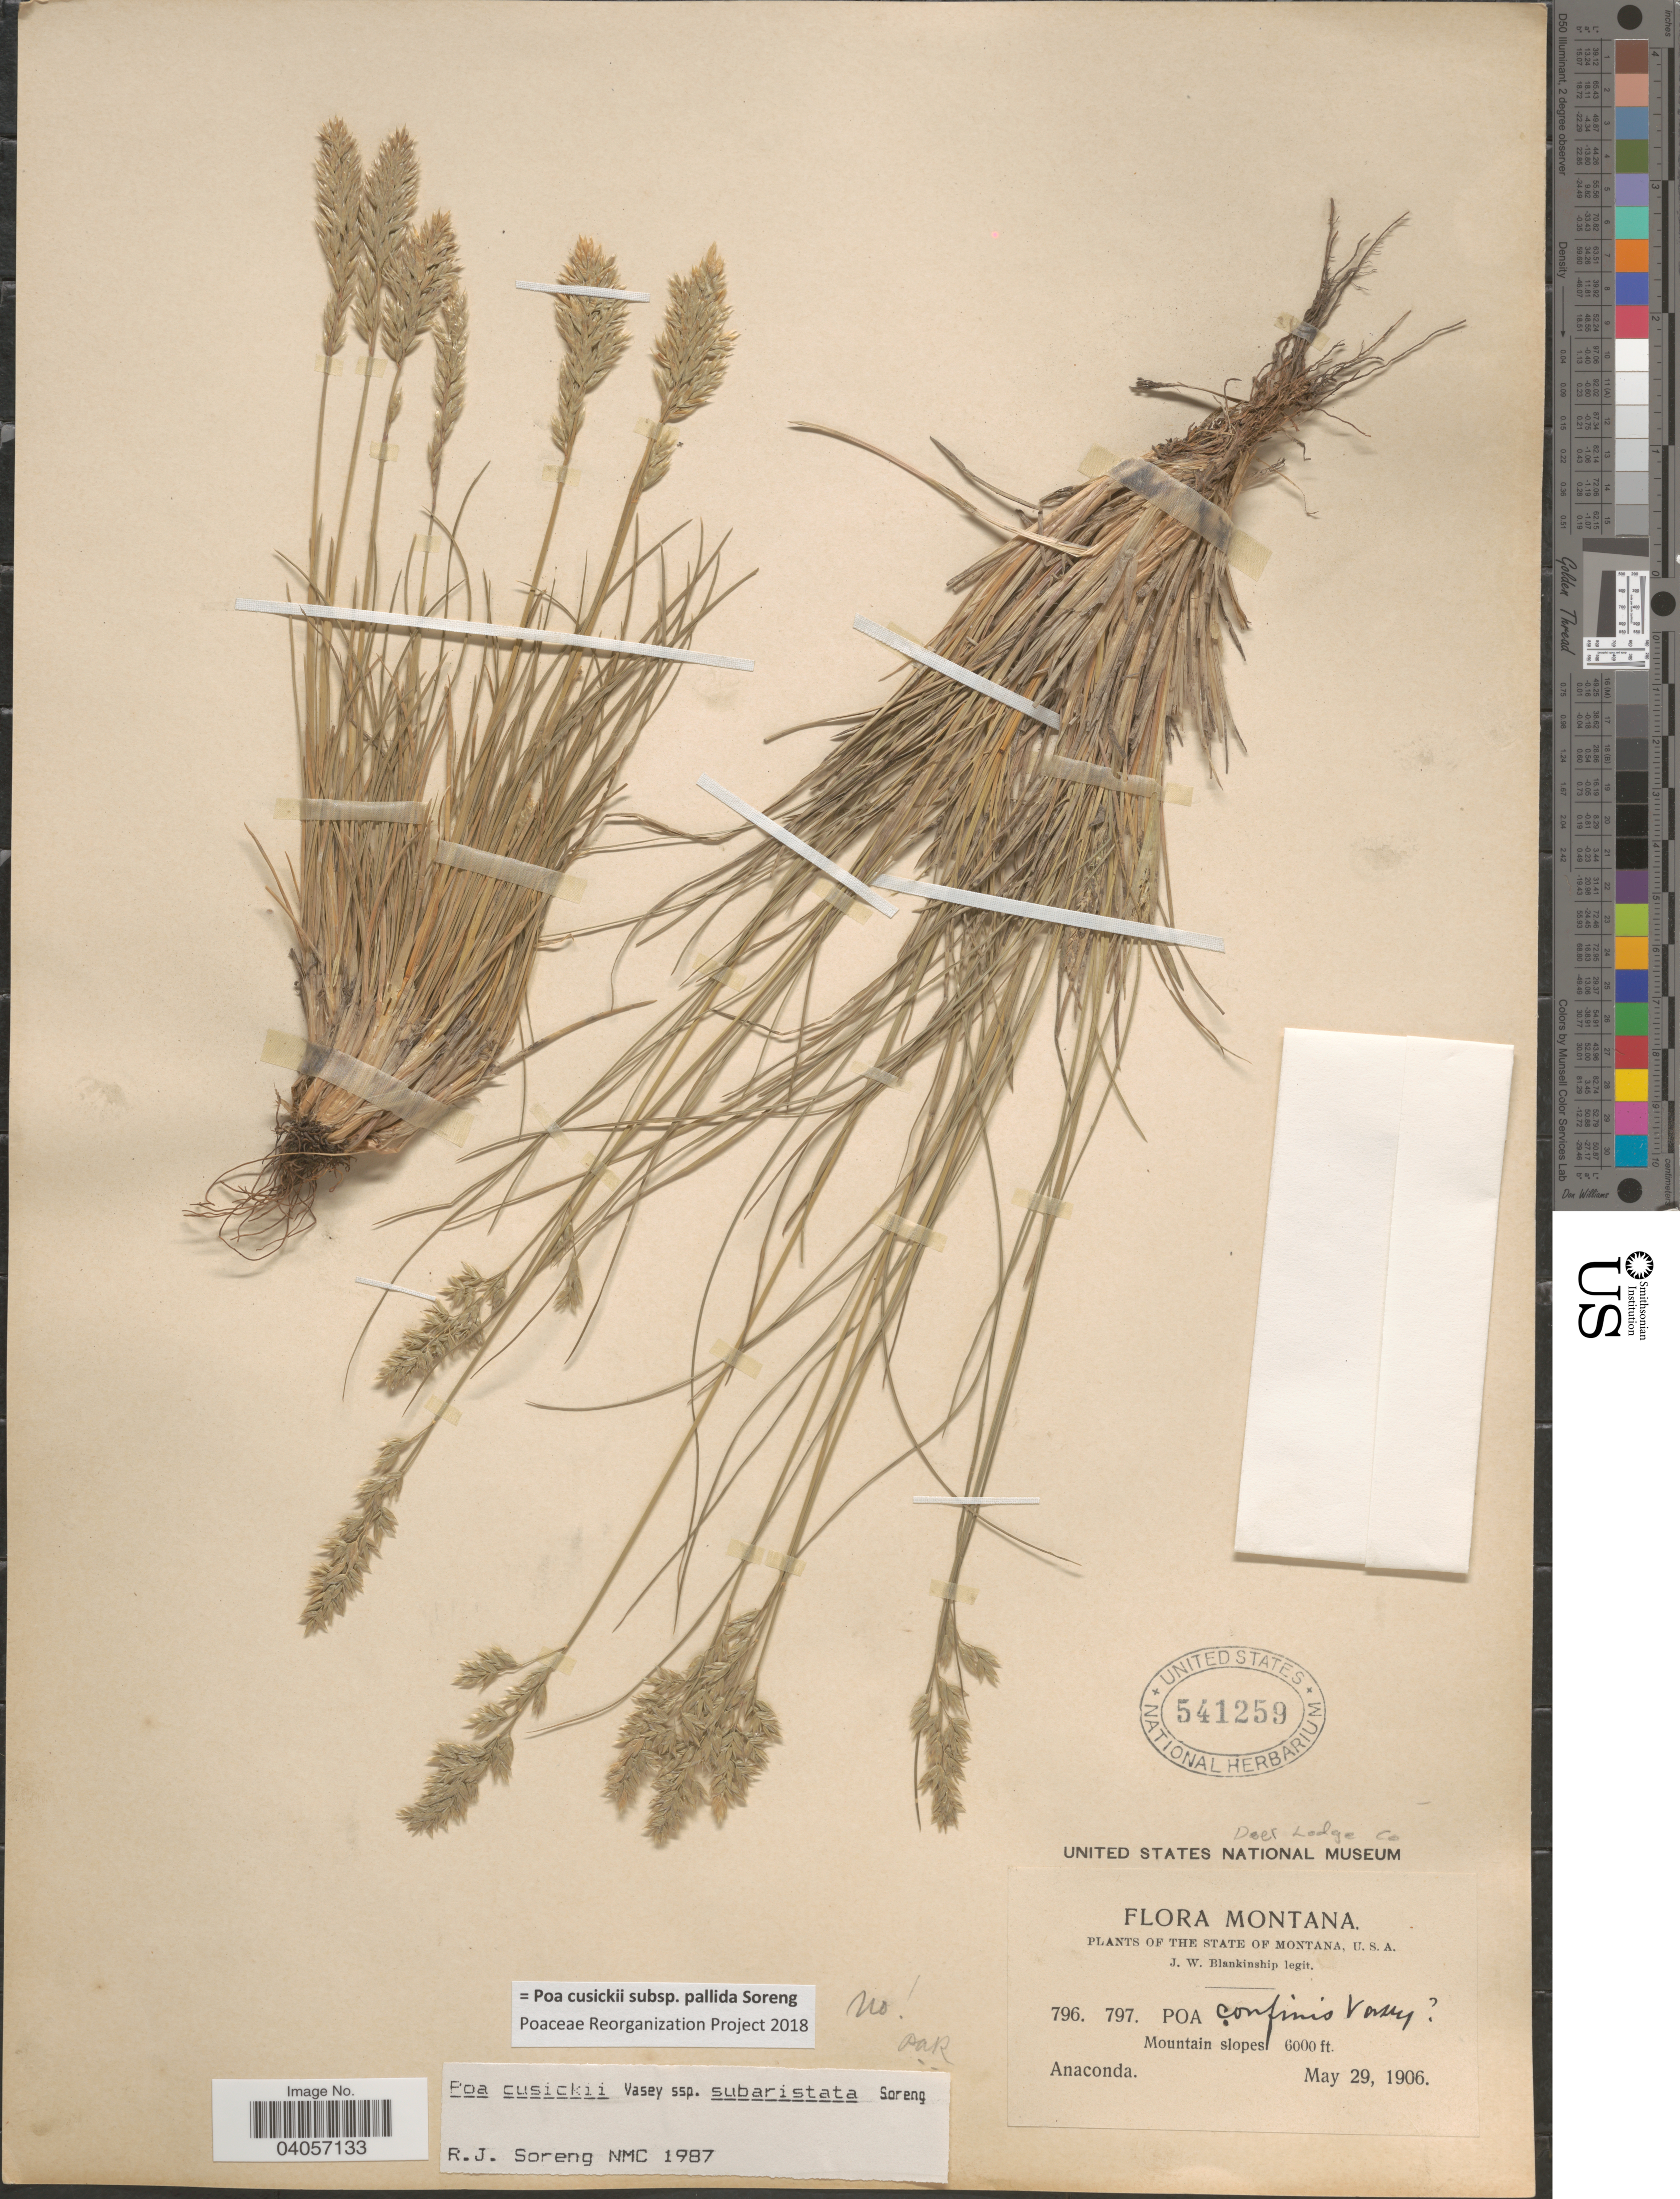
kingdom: Plantae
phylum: Tracheophyta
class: Liliopsida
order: Poales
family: Poaceae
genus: Poa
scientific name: Poa cusickii subsp. pallida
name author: Soreng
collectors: J. W. Blankinship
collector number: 796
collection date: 1906-05-29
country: United States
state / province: Montana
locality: Deer Lodge Co. Mountain slopes. Anaconda.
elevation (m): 1829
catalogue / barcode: US 541259